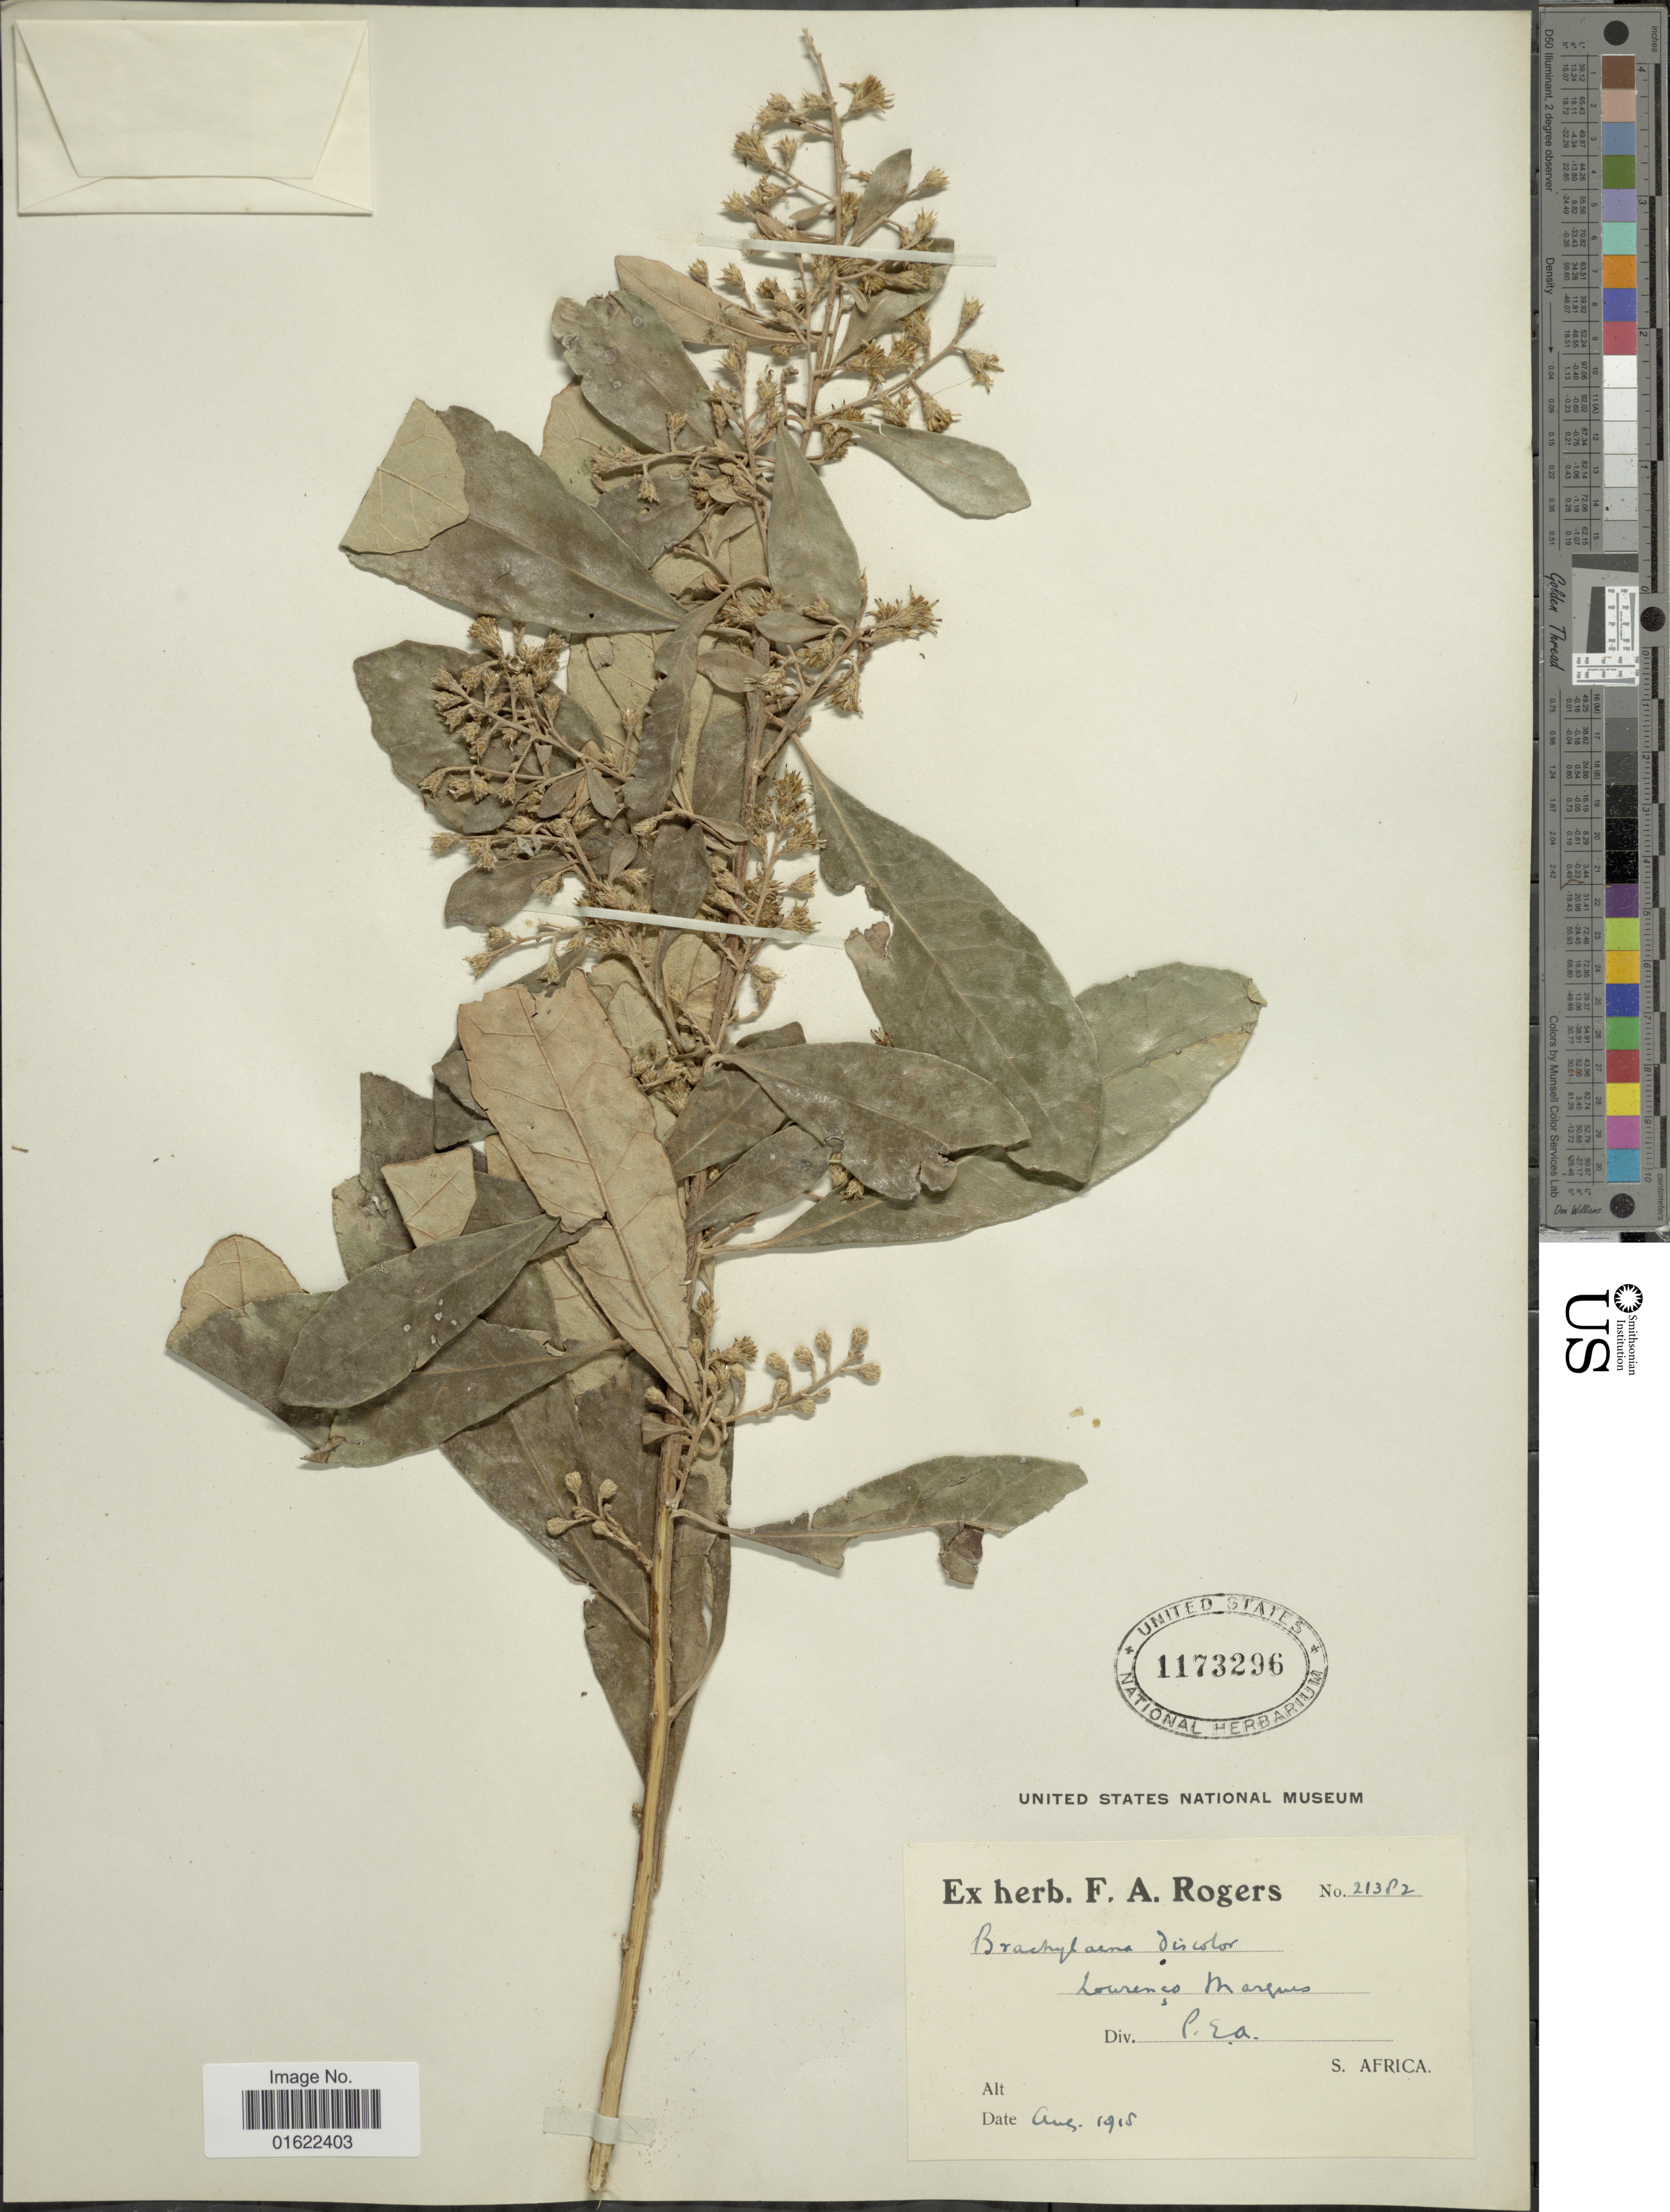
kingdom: Plantae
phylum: Tracheophyta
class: Magnoliopsida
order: Asterales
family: Asteraceae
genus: Brachylaena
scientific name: Brachylaena discolor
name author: DC.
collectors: ex herb. F. A. Rogers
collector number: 21382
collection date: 1918-08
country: Mozambique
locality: Lourenco Marques [Maputo], Div. P.Ea. [Portuguese East Africa]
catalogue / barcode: US 1173296